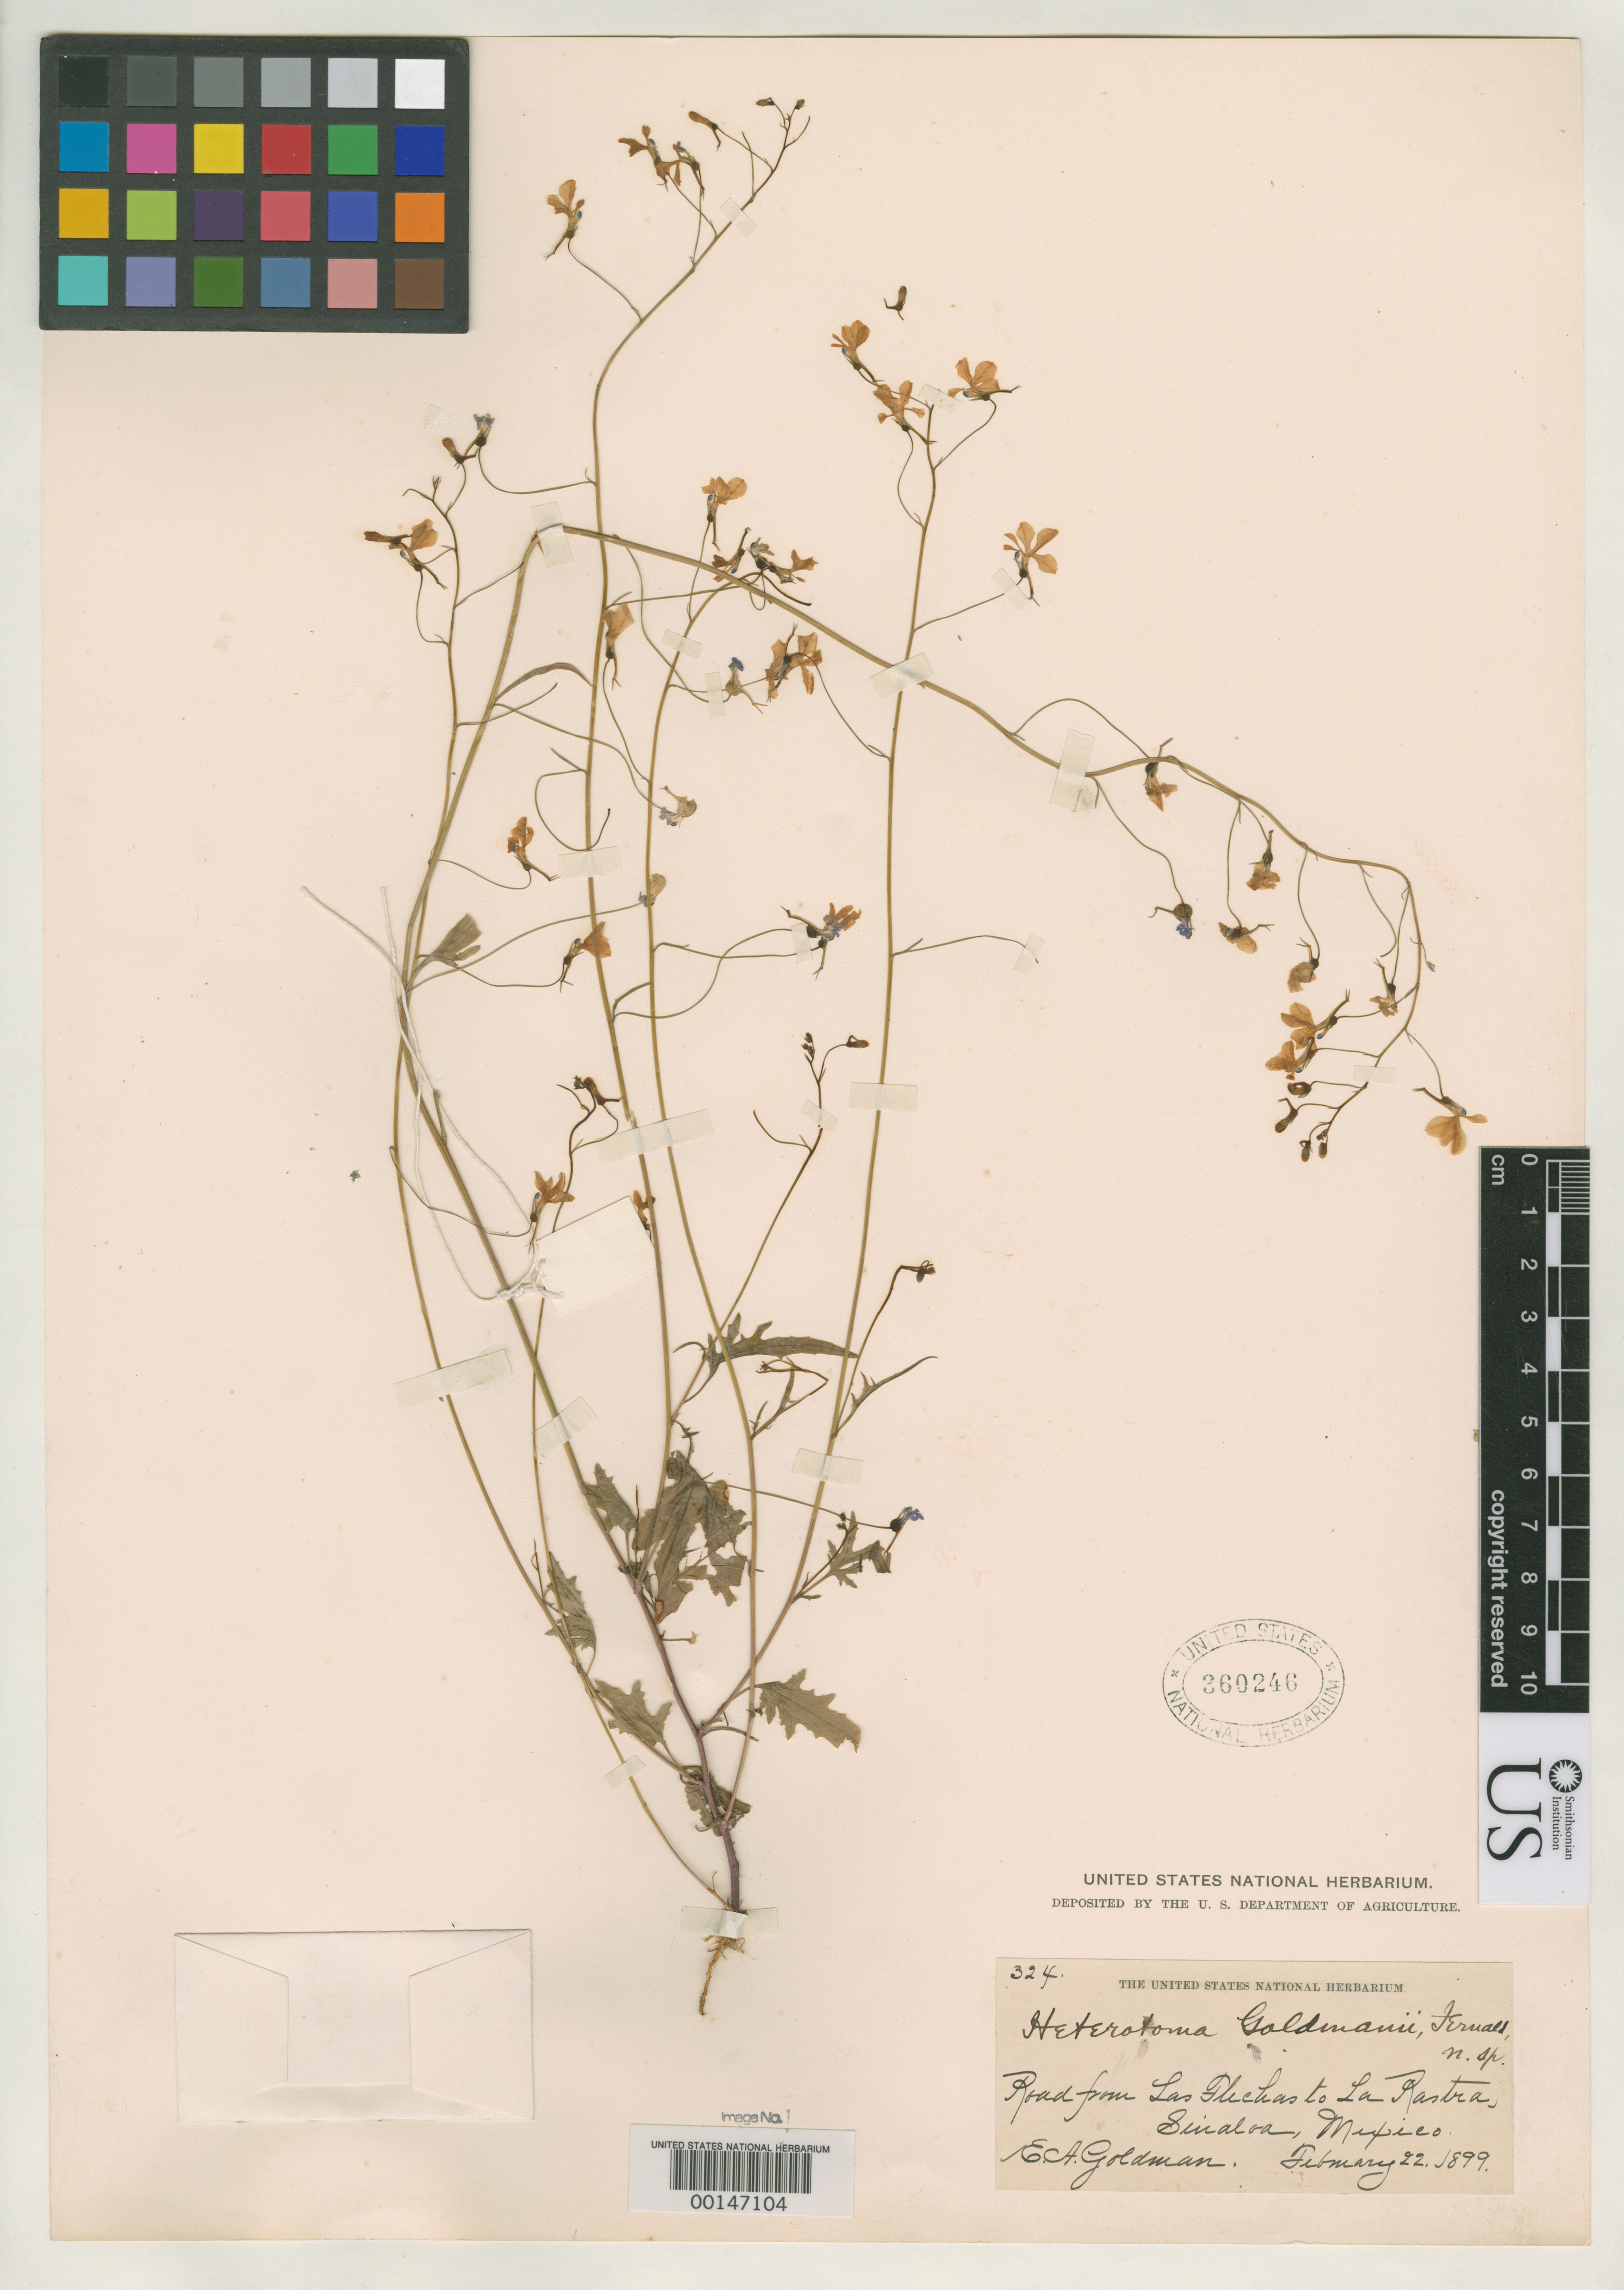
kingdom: Plantae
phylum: Tracheophyta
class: Magnoliopsida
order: Asterales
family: Campanulaceae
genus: Heterotoma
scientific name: Heterotoma goldmannii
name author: Fernald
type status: Isotype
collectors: E. A. Goldman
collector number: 324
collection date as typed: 22 Feb 1899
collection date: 1899-02-22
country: Mexico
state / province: Sinaloa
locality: Road from Las Flechas to Larostra.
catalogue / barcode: US 360246